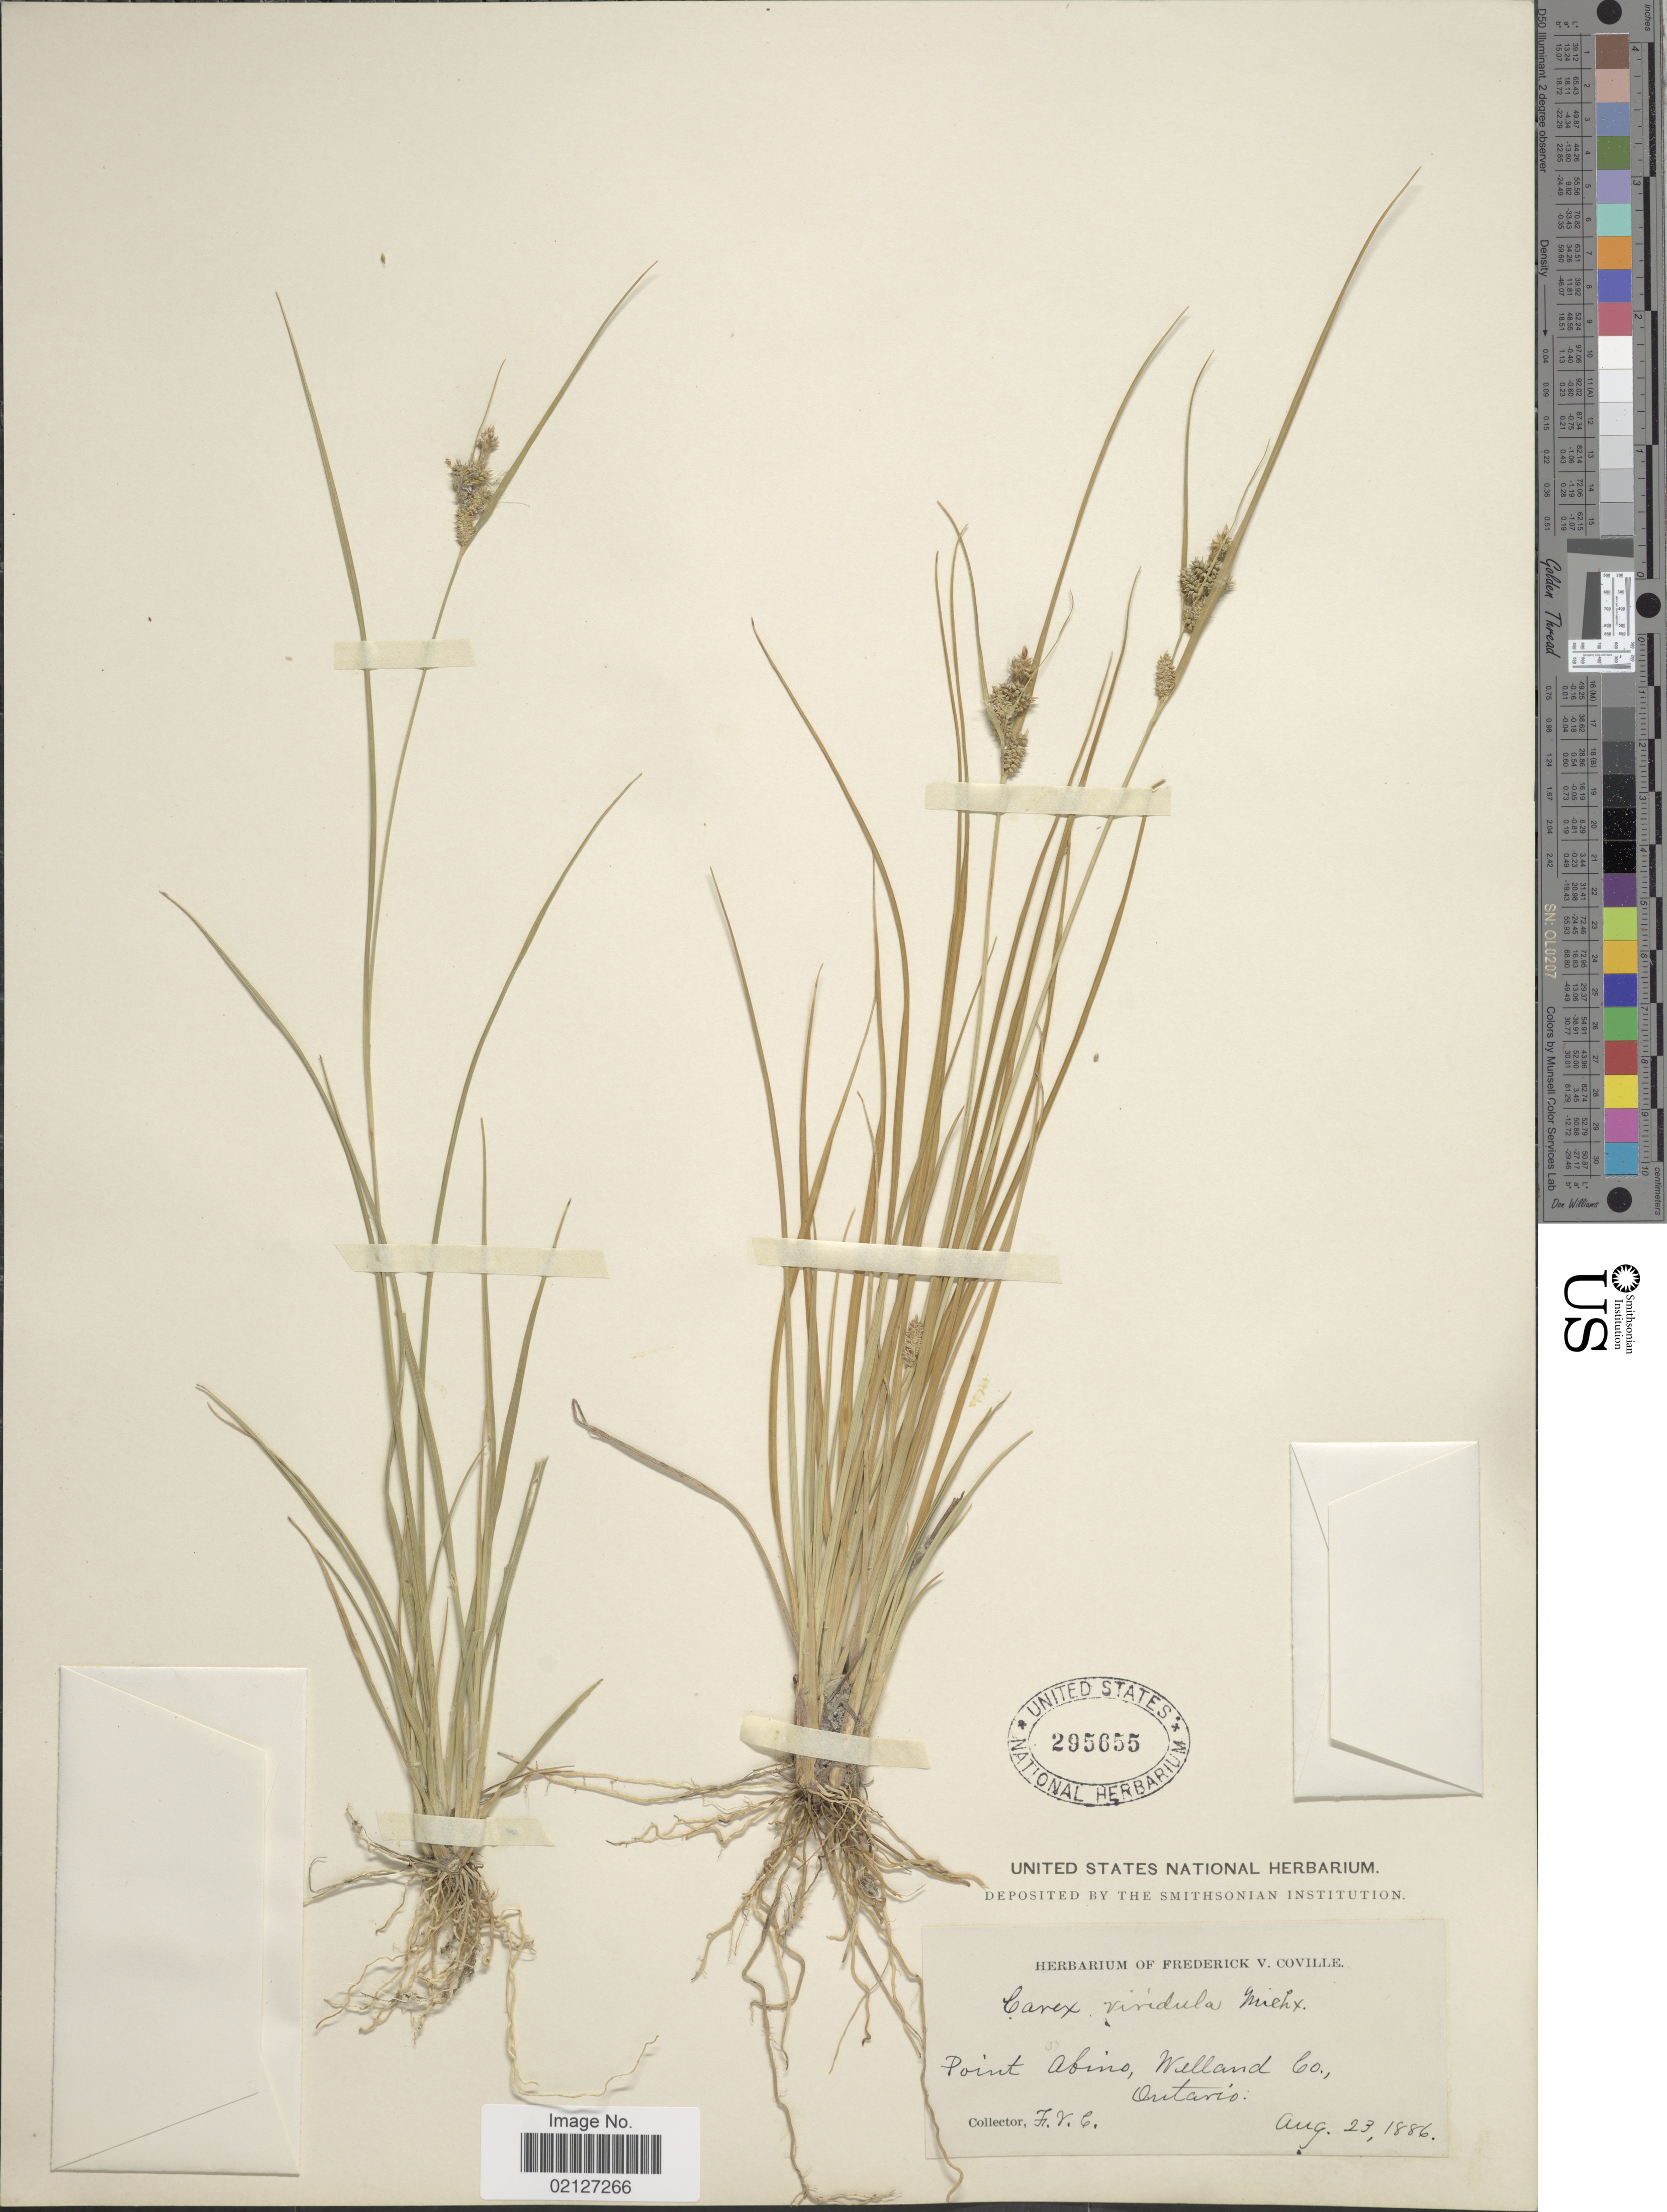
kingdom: Plantae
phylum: Tracheophyta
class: Liliopsida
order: Poales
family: Cyperaceae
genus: Carex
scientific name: Carex oederi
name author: Retz.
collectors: F. V. Coville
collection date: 1886-08-23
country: Canada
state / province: Ontario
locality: Point Abino, Welland Co.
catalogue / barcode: US 295655